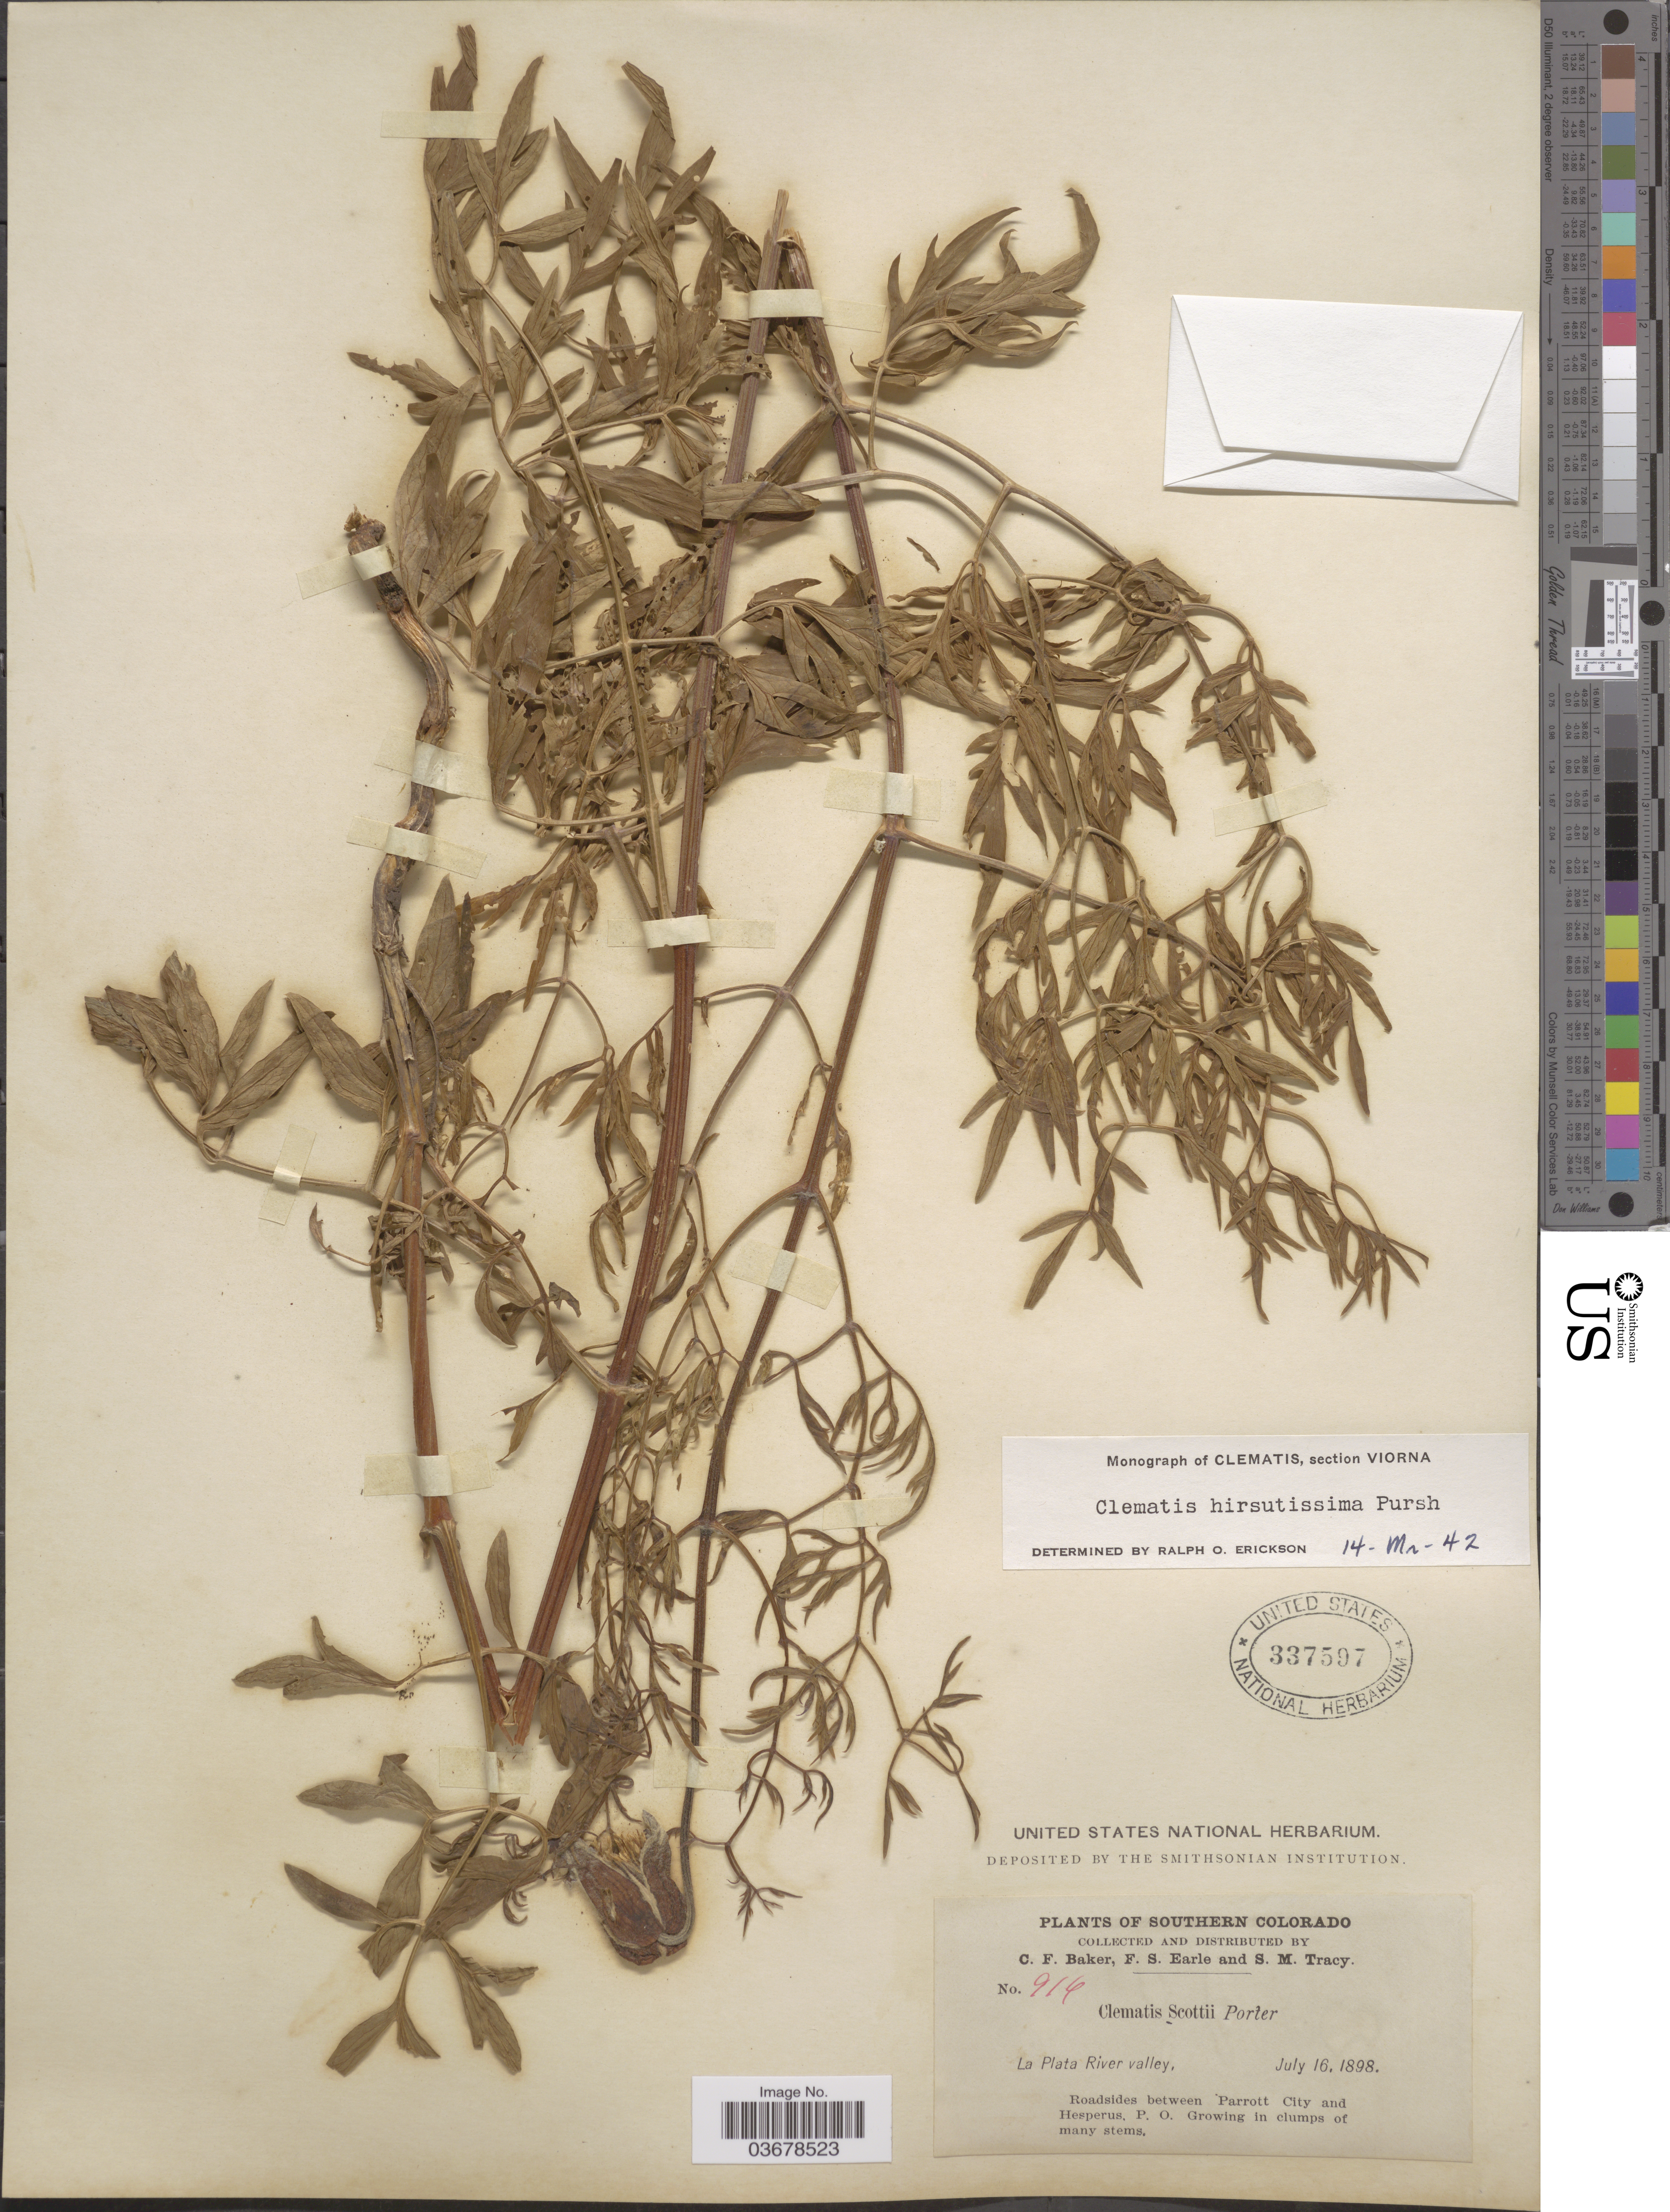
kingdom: Plantae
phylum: Tracheophyta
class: Magnoliopsida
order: Ranunculales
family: Ranunculaceae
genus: Clematis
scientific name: Clematis viorna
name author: L.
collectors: C. F. Baker, F. S. Earle & S. M. Tracy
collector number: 916*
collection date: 1898-07-16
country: United States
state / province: Colorado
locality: La Plata River valley. Roadsides between Parrot City and Hesperus, P. O.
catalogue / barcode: US 337597